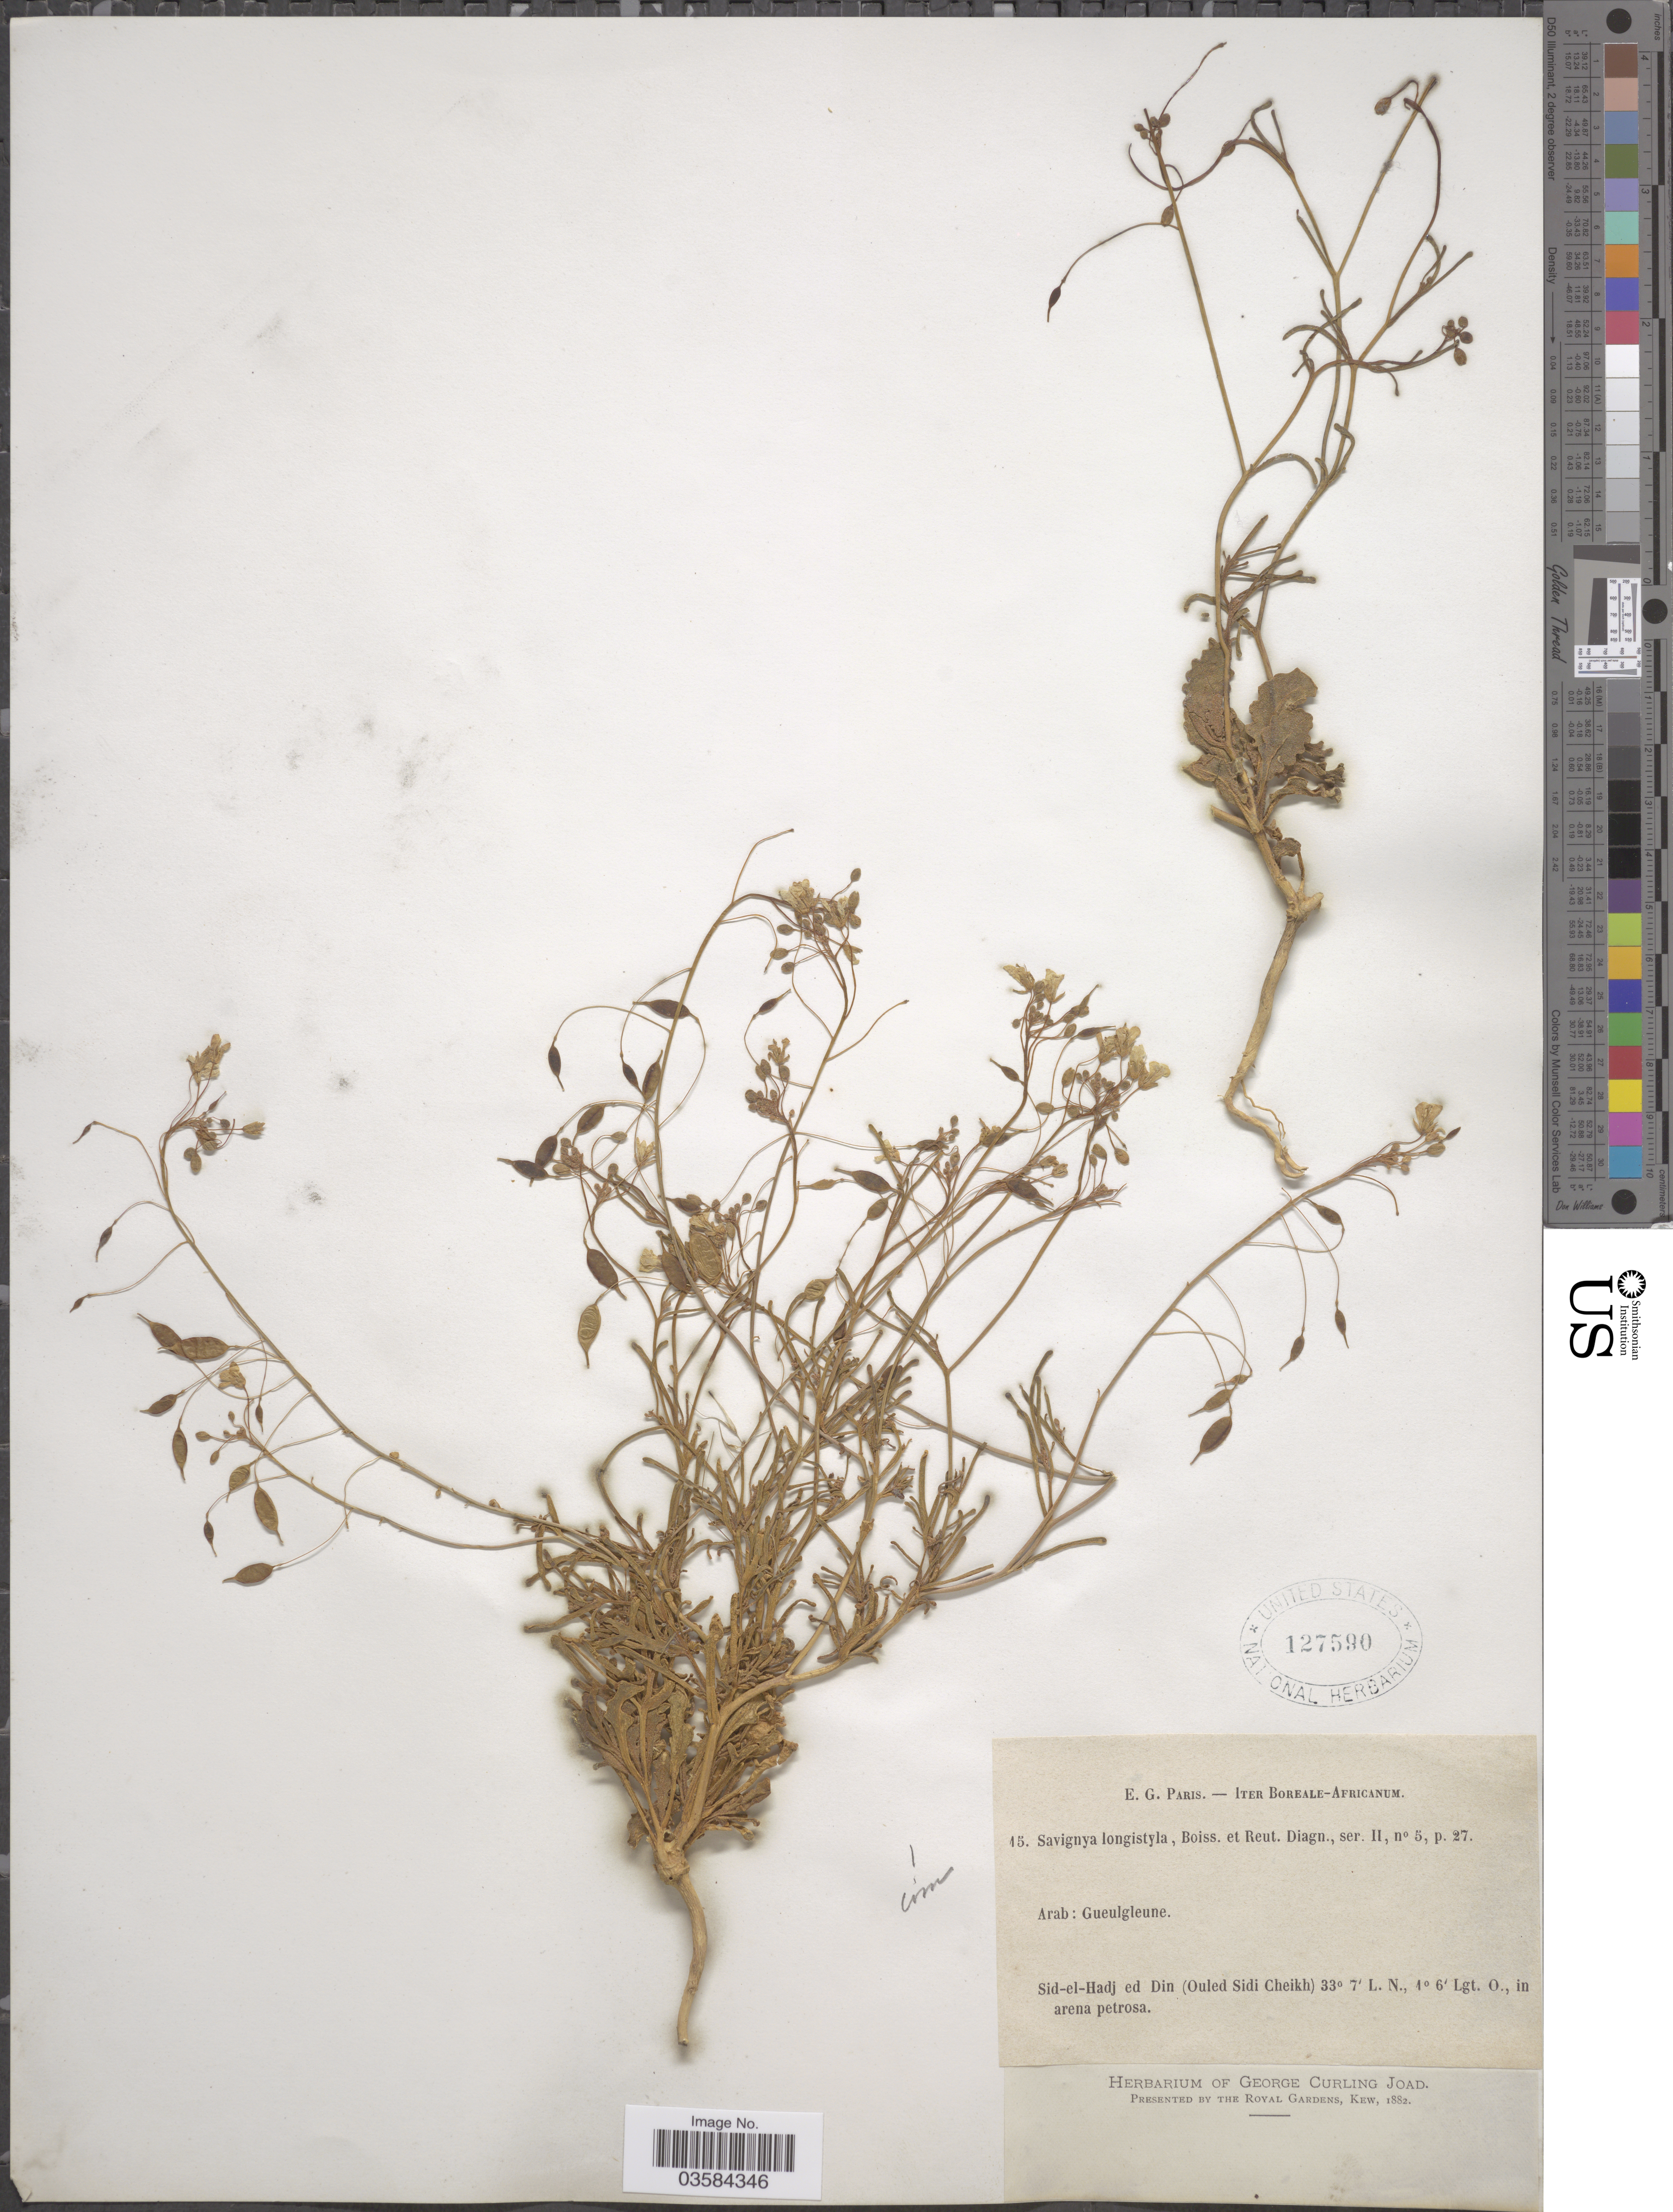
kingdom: Plantae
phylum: Tracheophyta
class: Magnoliopsida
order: Brassicales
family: Brassicaceae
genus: Savignya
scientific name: Savignya longistyla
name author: Boiss. & Reut.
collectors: Paris, E.G.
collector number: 15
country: Saudi Arabia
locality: Iter Boreale-Africanum. Arab: Gueulgleune. Sid-el-Hadj ed Din (Ouled Sidi Cheikh).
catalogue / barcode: US 127590